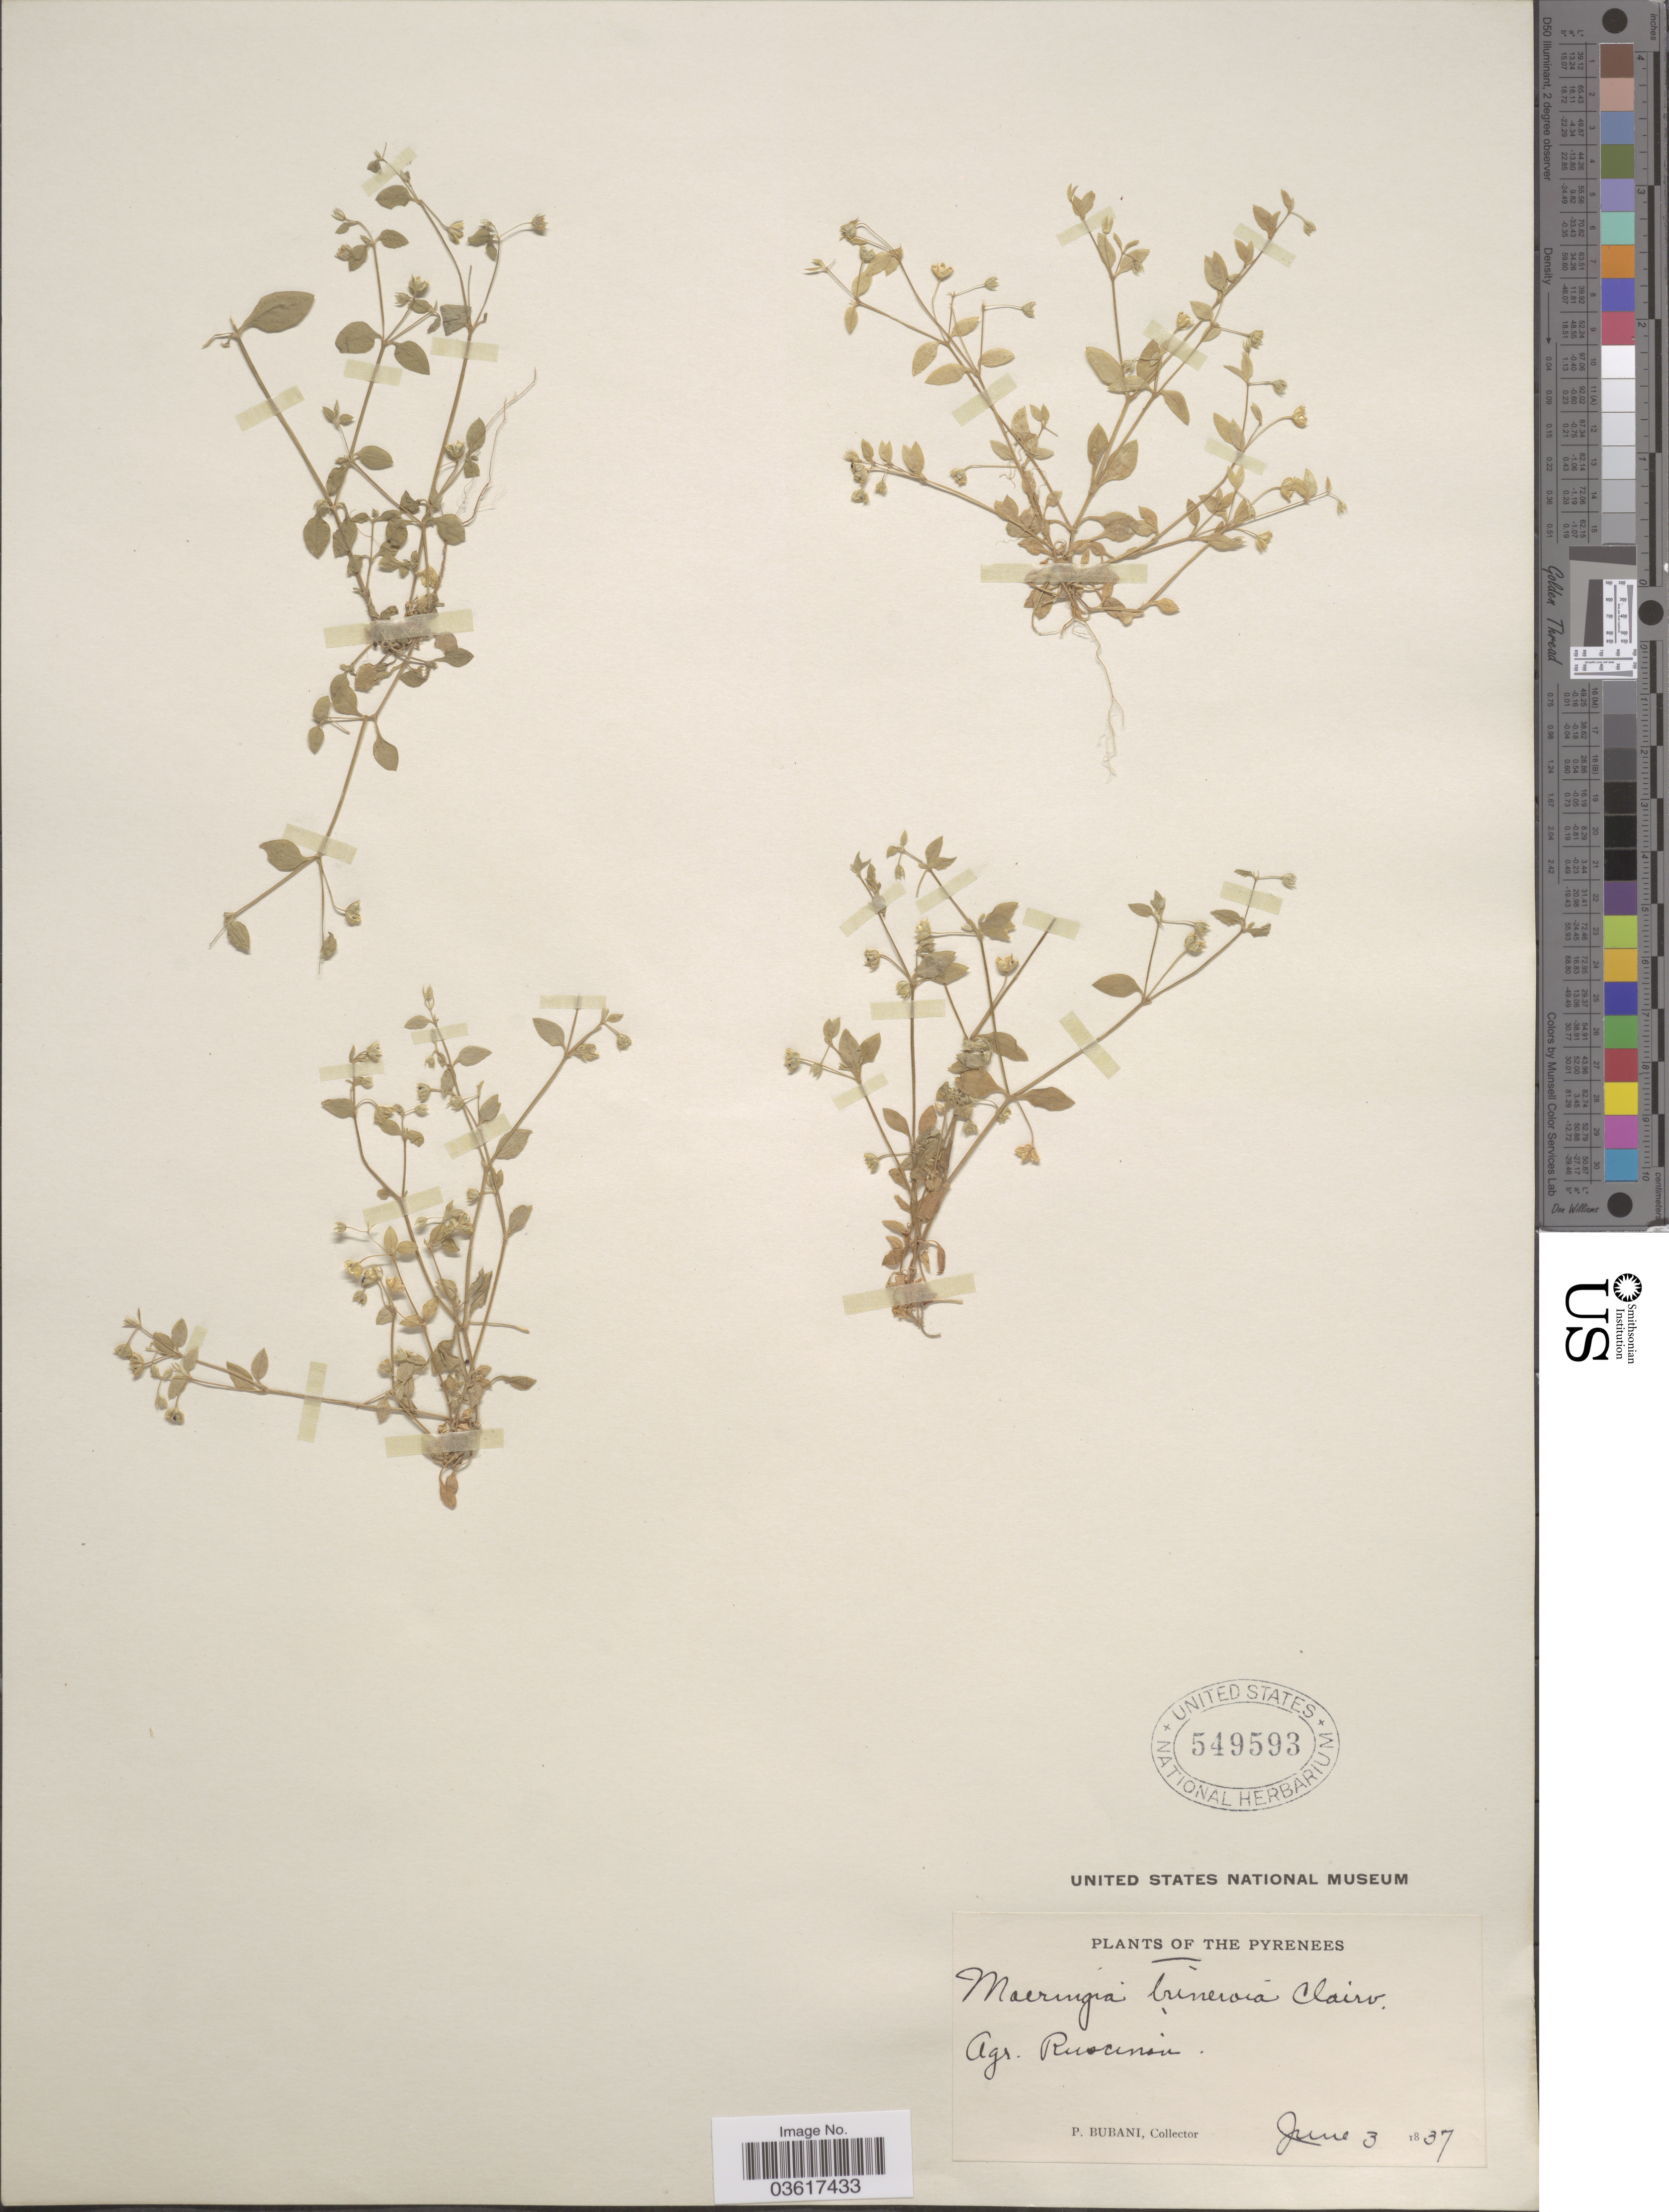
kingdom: Plantae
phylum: Tracheophyta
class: Magnoliopsida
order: Caryophyllales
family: Caryophyllaceae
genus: Moehringia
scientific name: Moehringia trinervia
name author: (L.) Clairv.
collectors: P. Bubani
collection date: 1837-06-03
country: France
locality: The Pyrenees. Agr. Ruscinon.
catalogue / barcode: US 549593